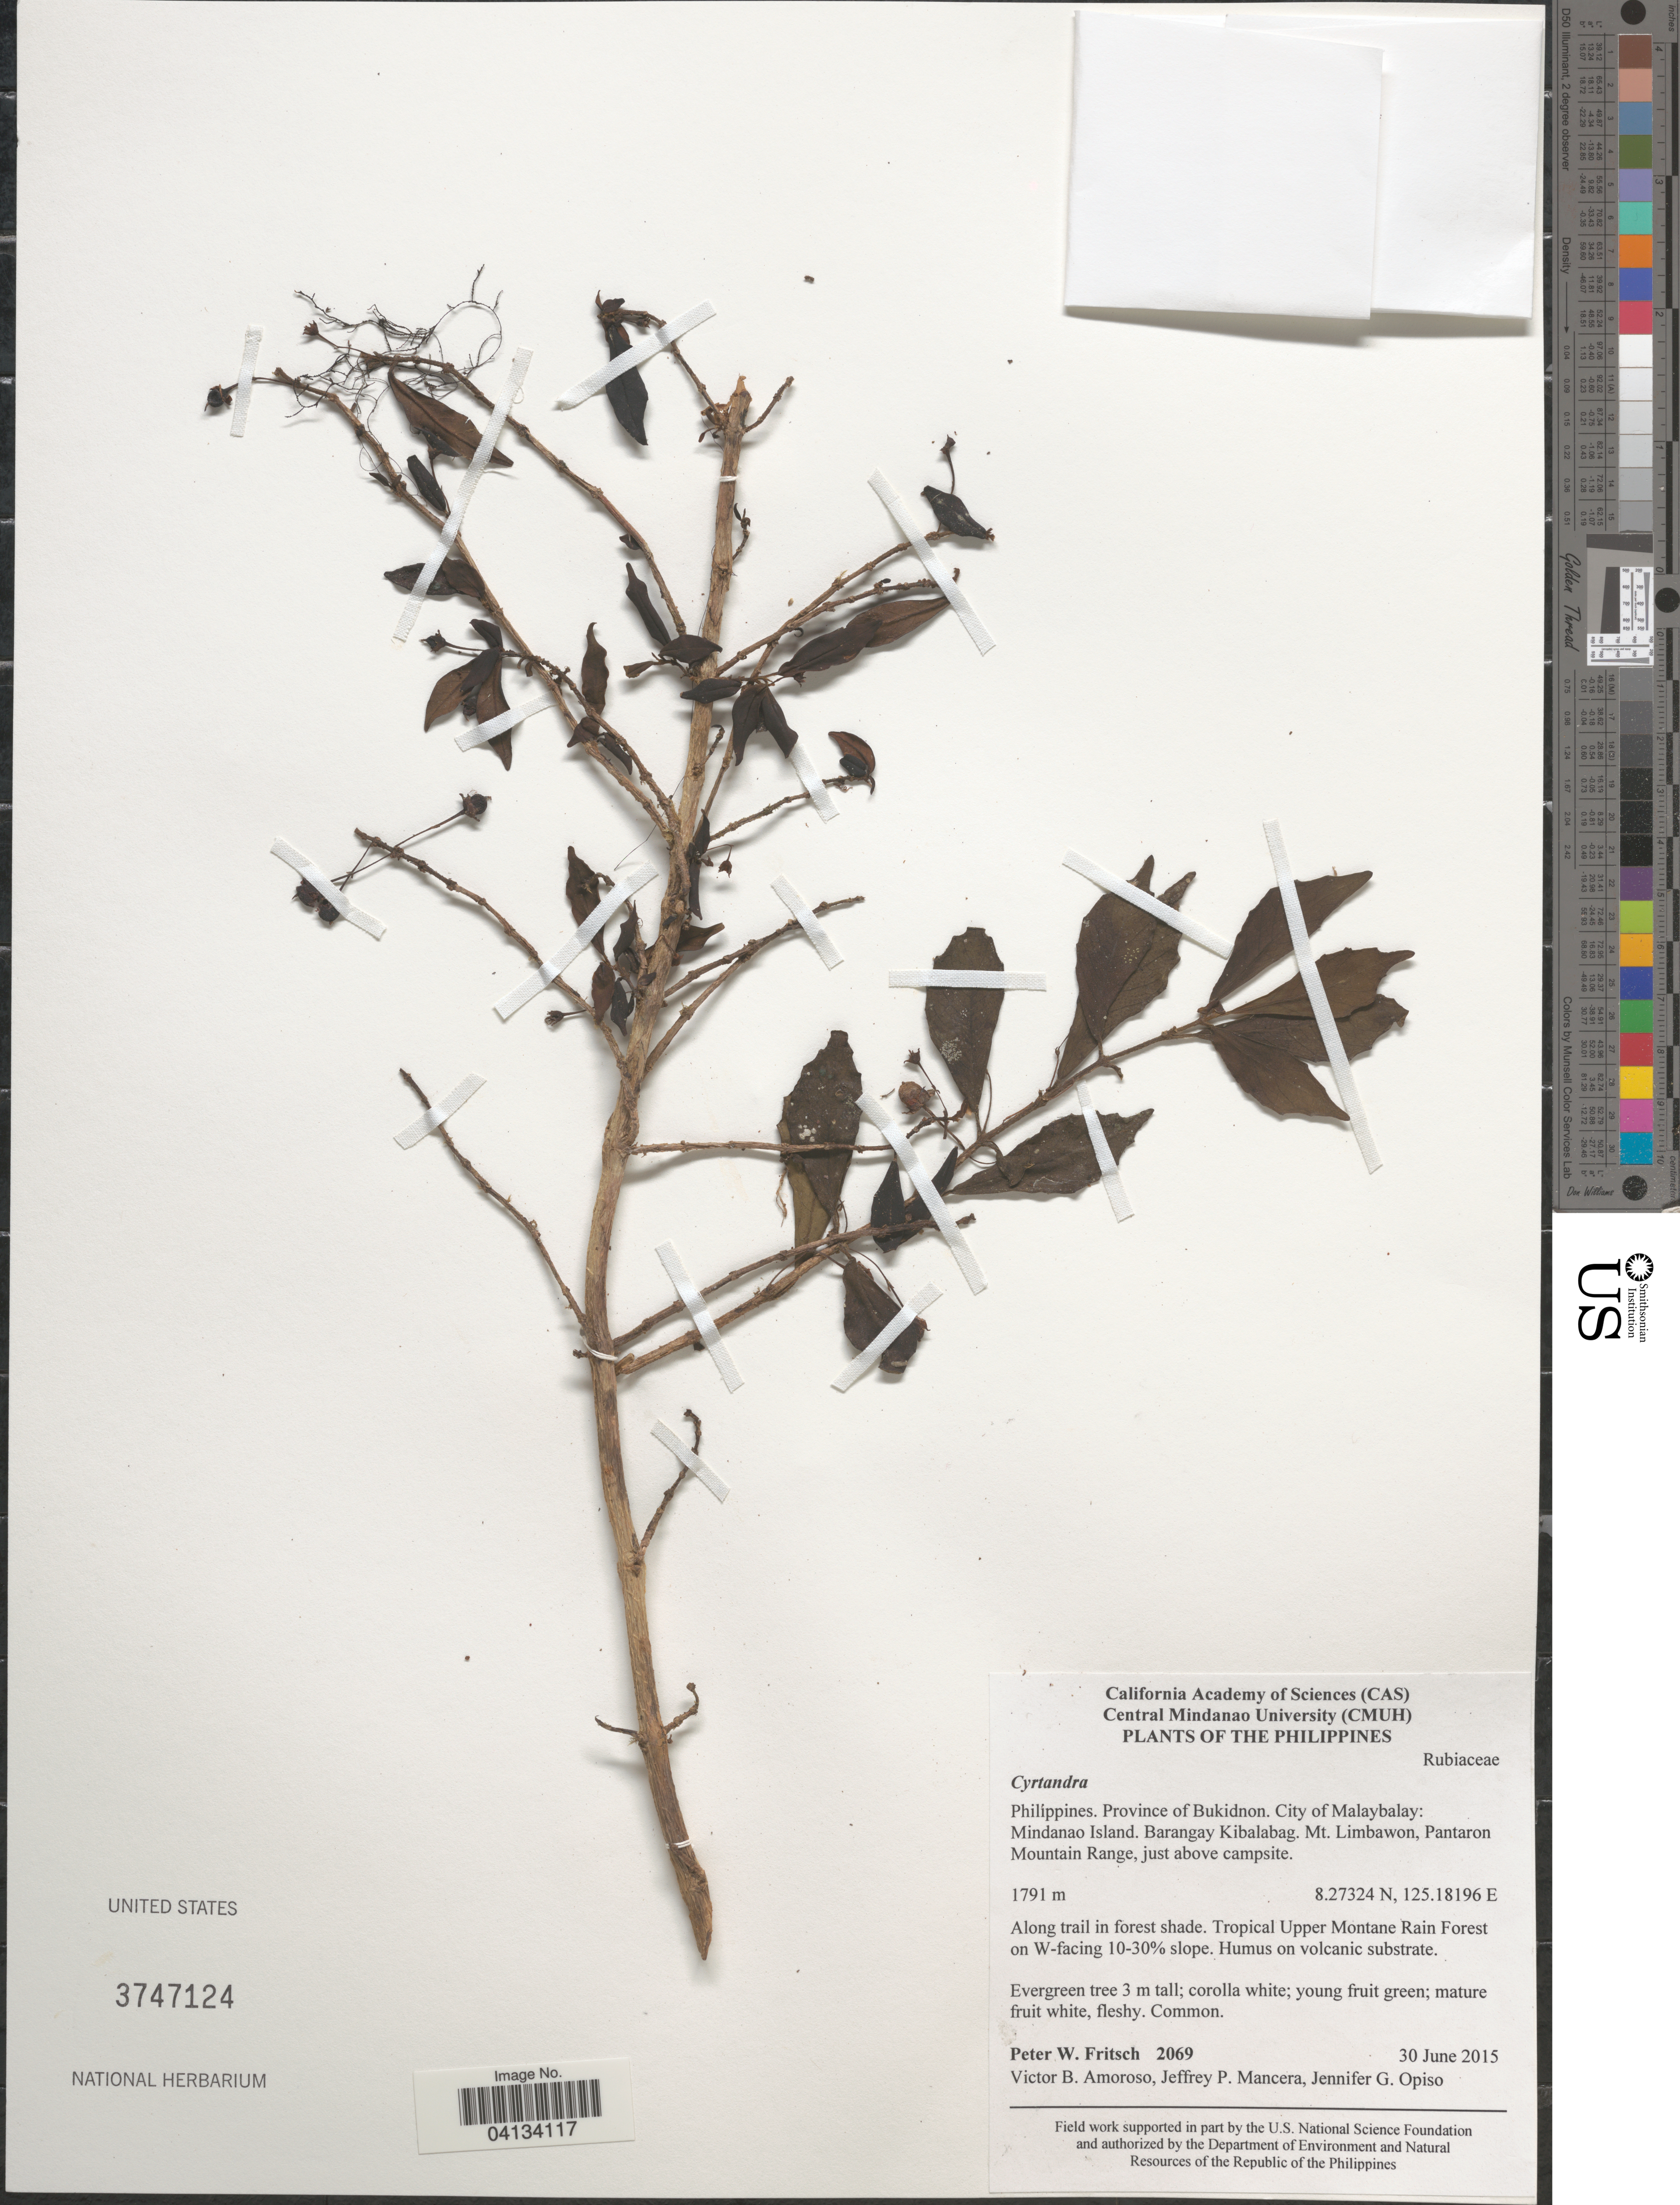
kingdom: Plantae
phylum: Tracheophyta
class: Magnoliopsida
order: Lamiales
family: Gesneriaceae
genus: Cyrtandra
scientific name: Cyrtandra sp.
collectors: P. W. Fritsch, V. Amoroso, J. Mancera & J. Opiso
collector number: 2069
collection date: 2015-06-30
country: Philippines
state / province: Northern Mindanao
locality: Province of Bukidnon. City of Malaybalay: Mindanao Island. Barangay Kibalabag. Mt. Limbawon, Pantaron Mountain Range, just above campsite. Tropical Upper Montane Rain Forest on W-facing 10-30% slope.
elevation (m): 1791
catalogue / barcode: US 3747124